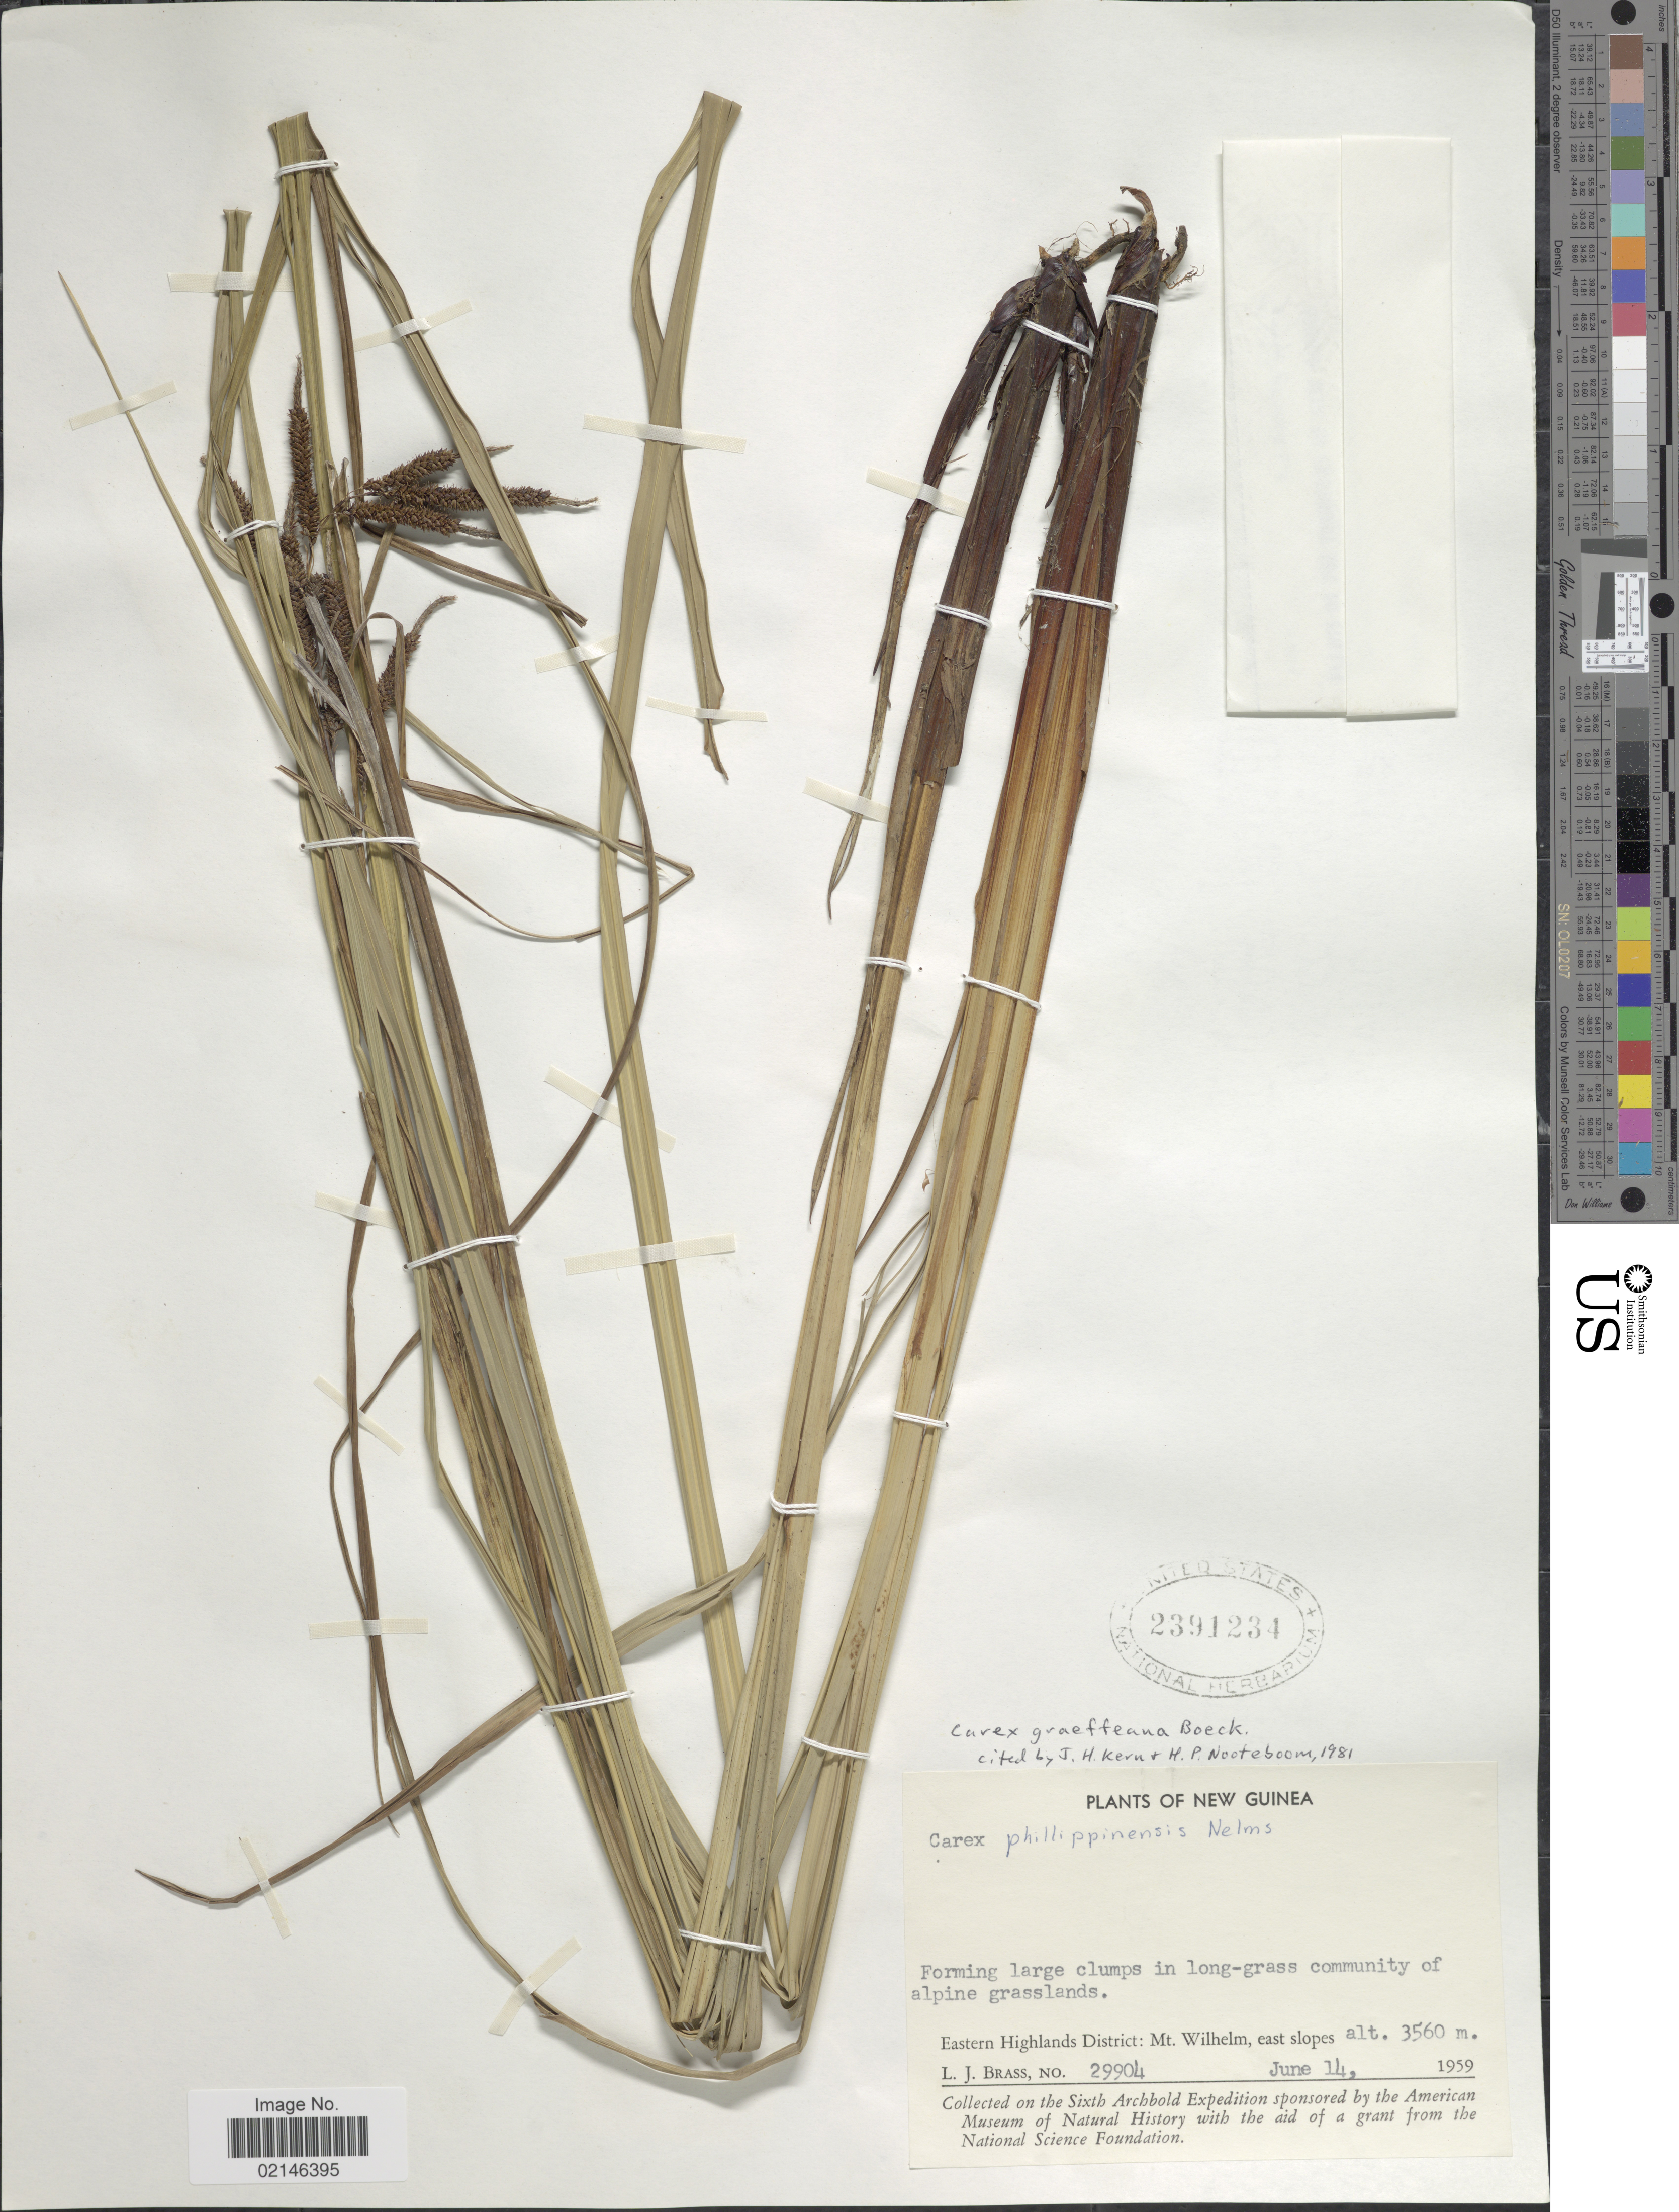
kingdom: Plantae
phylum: Tracheophyta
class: Liliopsida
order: Poales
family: Cyperaceae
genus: Carex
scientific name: Carex graeffeana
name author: Boeckeler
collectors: L. J. Brass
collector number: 29904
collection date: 1959-06-14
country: Papua New Guinea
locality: New Guinea, Eastern Highlands District: Mt. Wilhelm, east slopes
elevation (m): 3560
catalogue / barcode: US 2391234